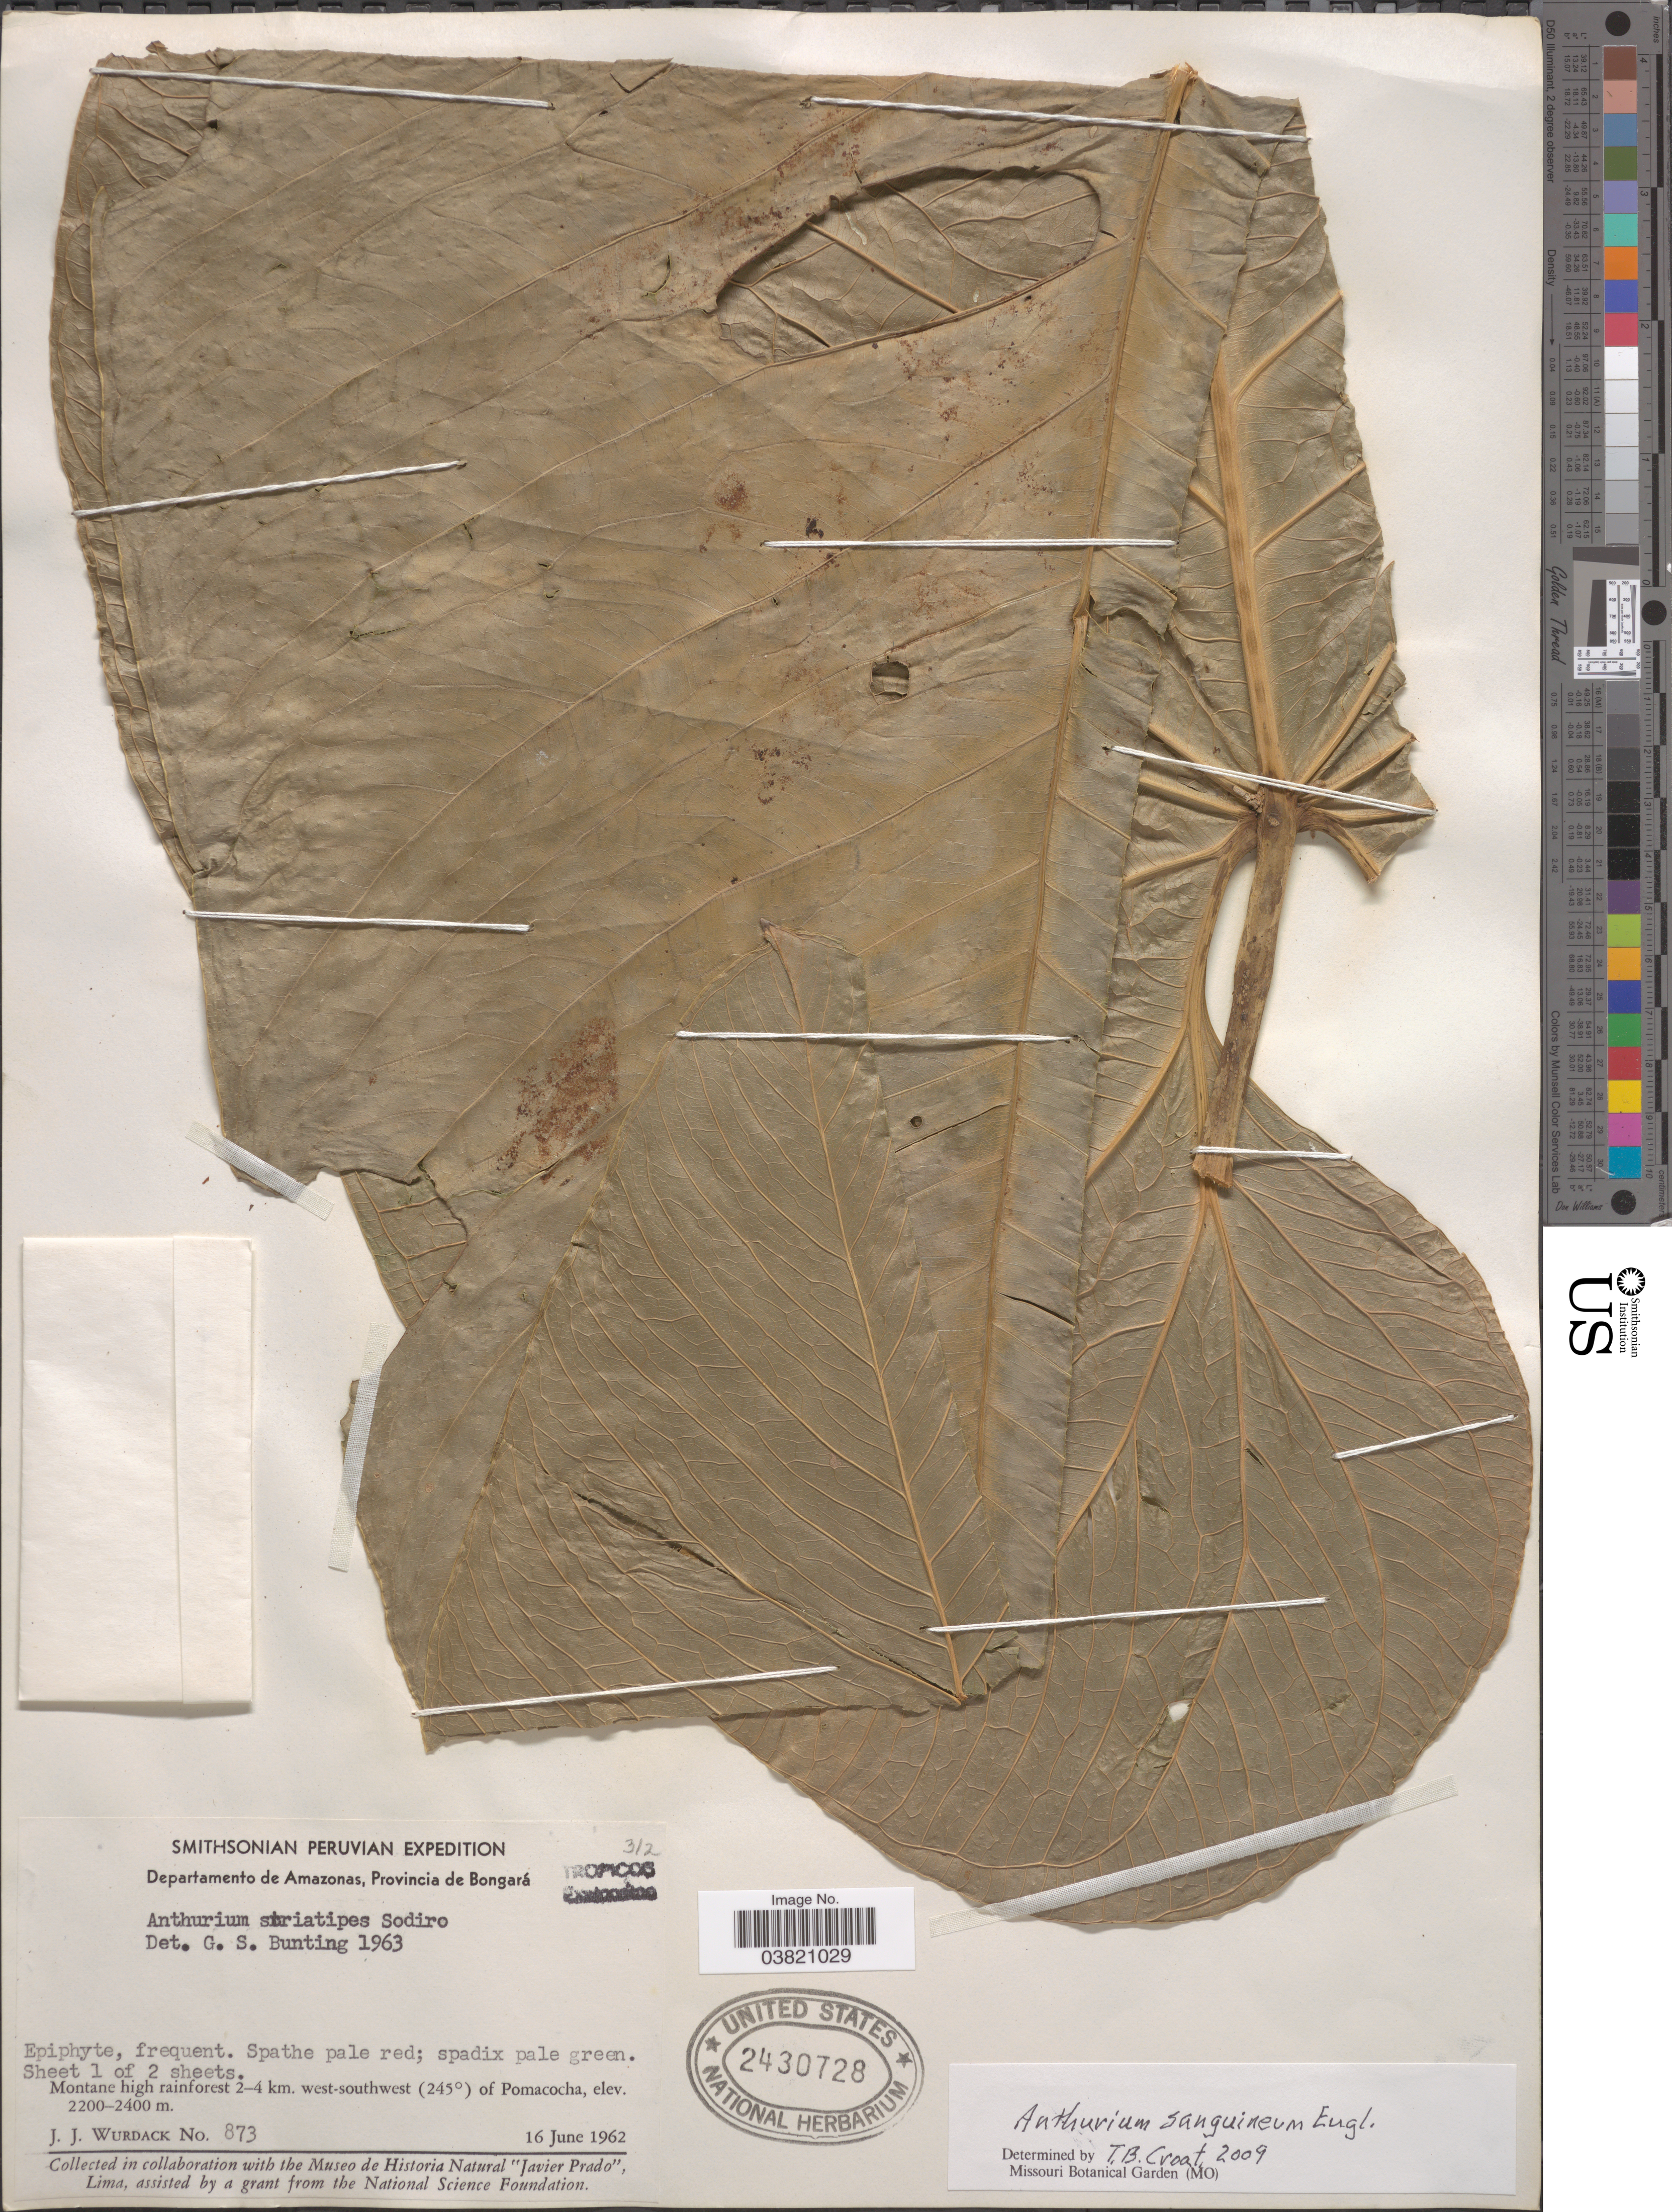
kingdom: Plantae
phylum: Tracheophyta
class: Liliopsida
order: Alismatales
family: Araceae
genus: Anthurium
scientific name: Anthurium sanguineum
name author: Engl.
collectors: J. J. Wurdack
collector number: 873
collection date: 1962-06-16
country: Peru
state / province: Amazonas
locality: Departamento de Amazonas, Provincia de Bongará. Montane high rainforest 2-4 km. west-southwest (245º) of Pomacocha.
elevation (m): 2200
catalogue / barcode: US 2430728